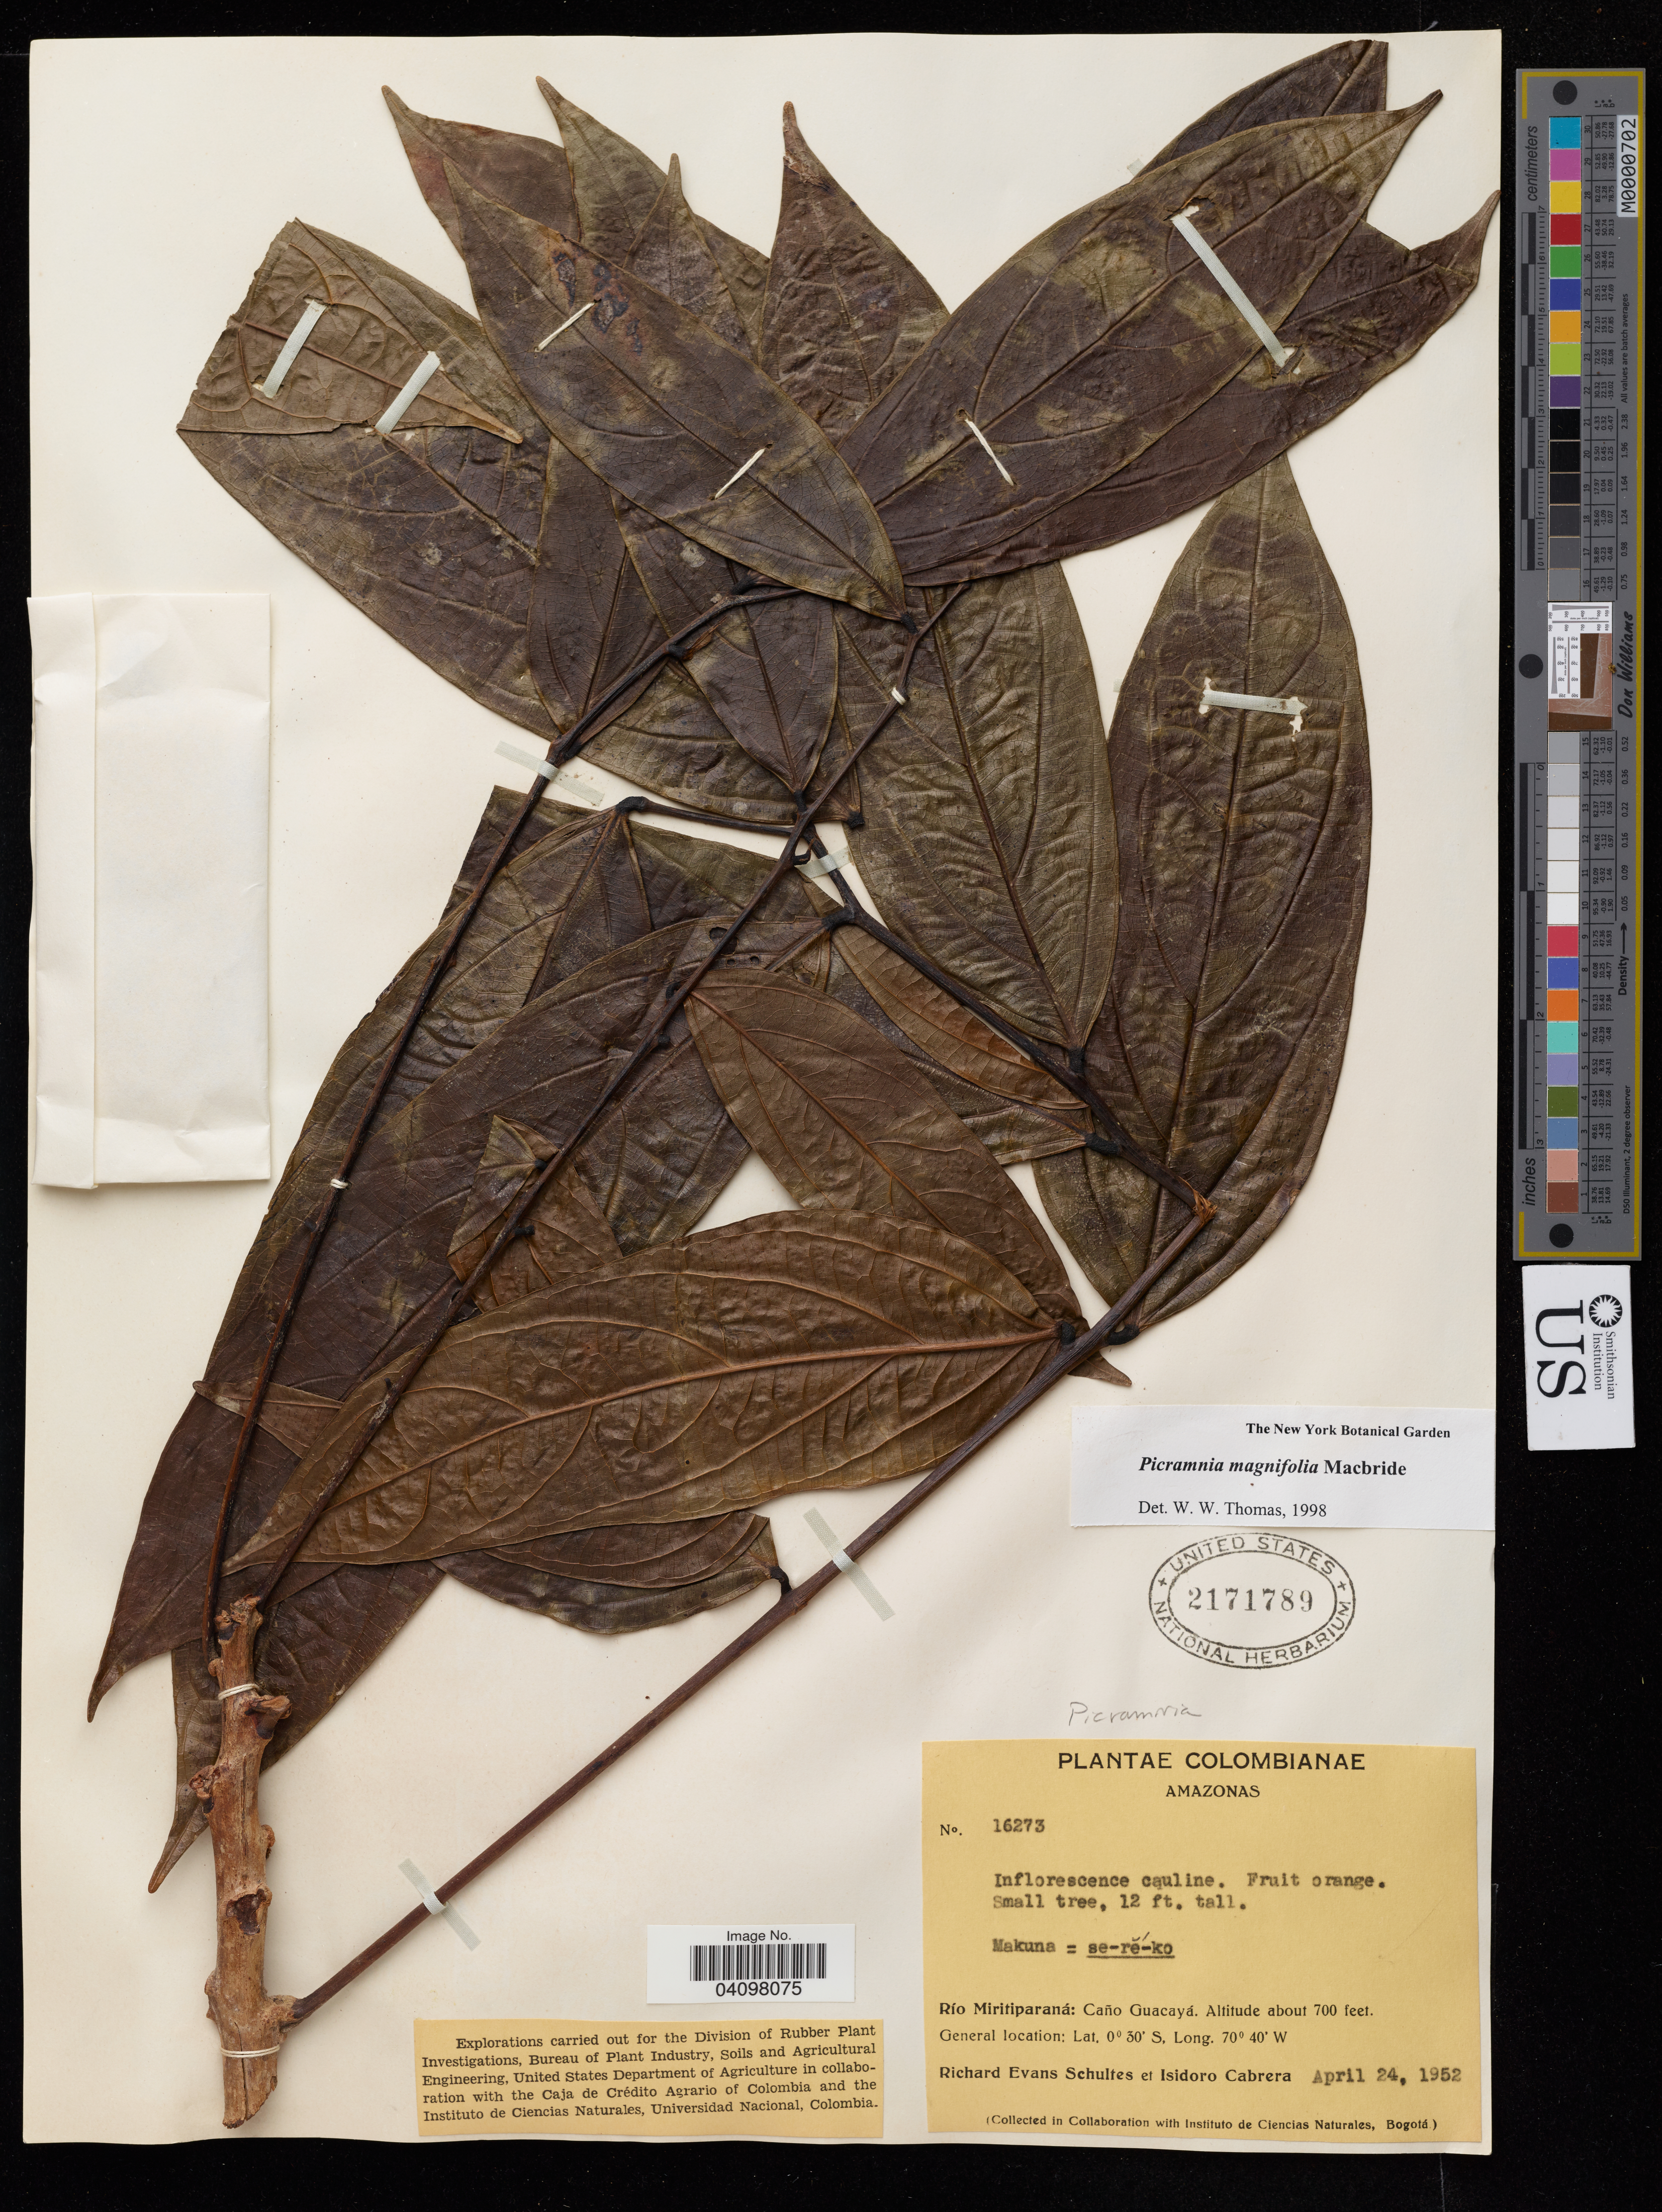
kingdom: Plantae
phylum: Tracheophyta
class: Magnoliopsida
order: Picramniales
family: Picramniaceae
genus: Picramnia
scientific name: Picramnia magnifolia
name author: J.F. Macbr.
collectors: R. E. Schultes & I. Cabrera R.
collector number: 16273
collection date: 1952-04-24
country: Colombia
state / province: Amazonas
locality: Rio Miritiparaná: Caño Guacayá.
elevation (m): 213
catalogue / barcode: US 2171789